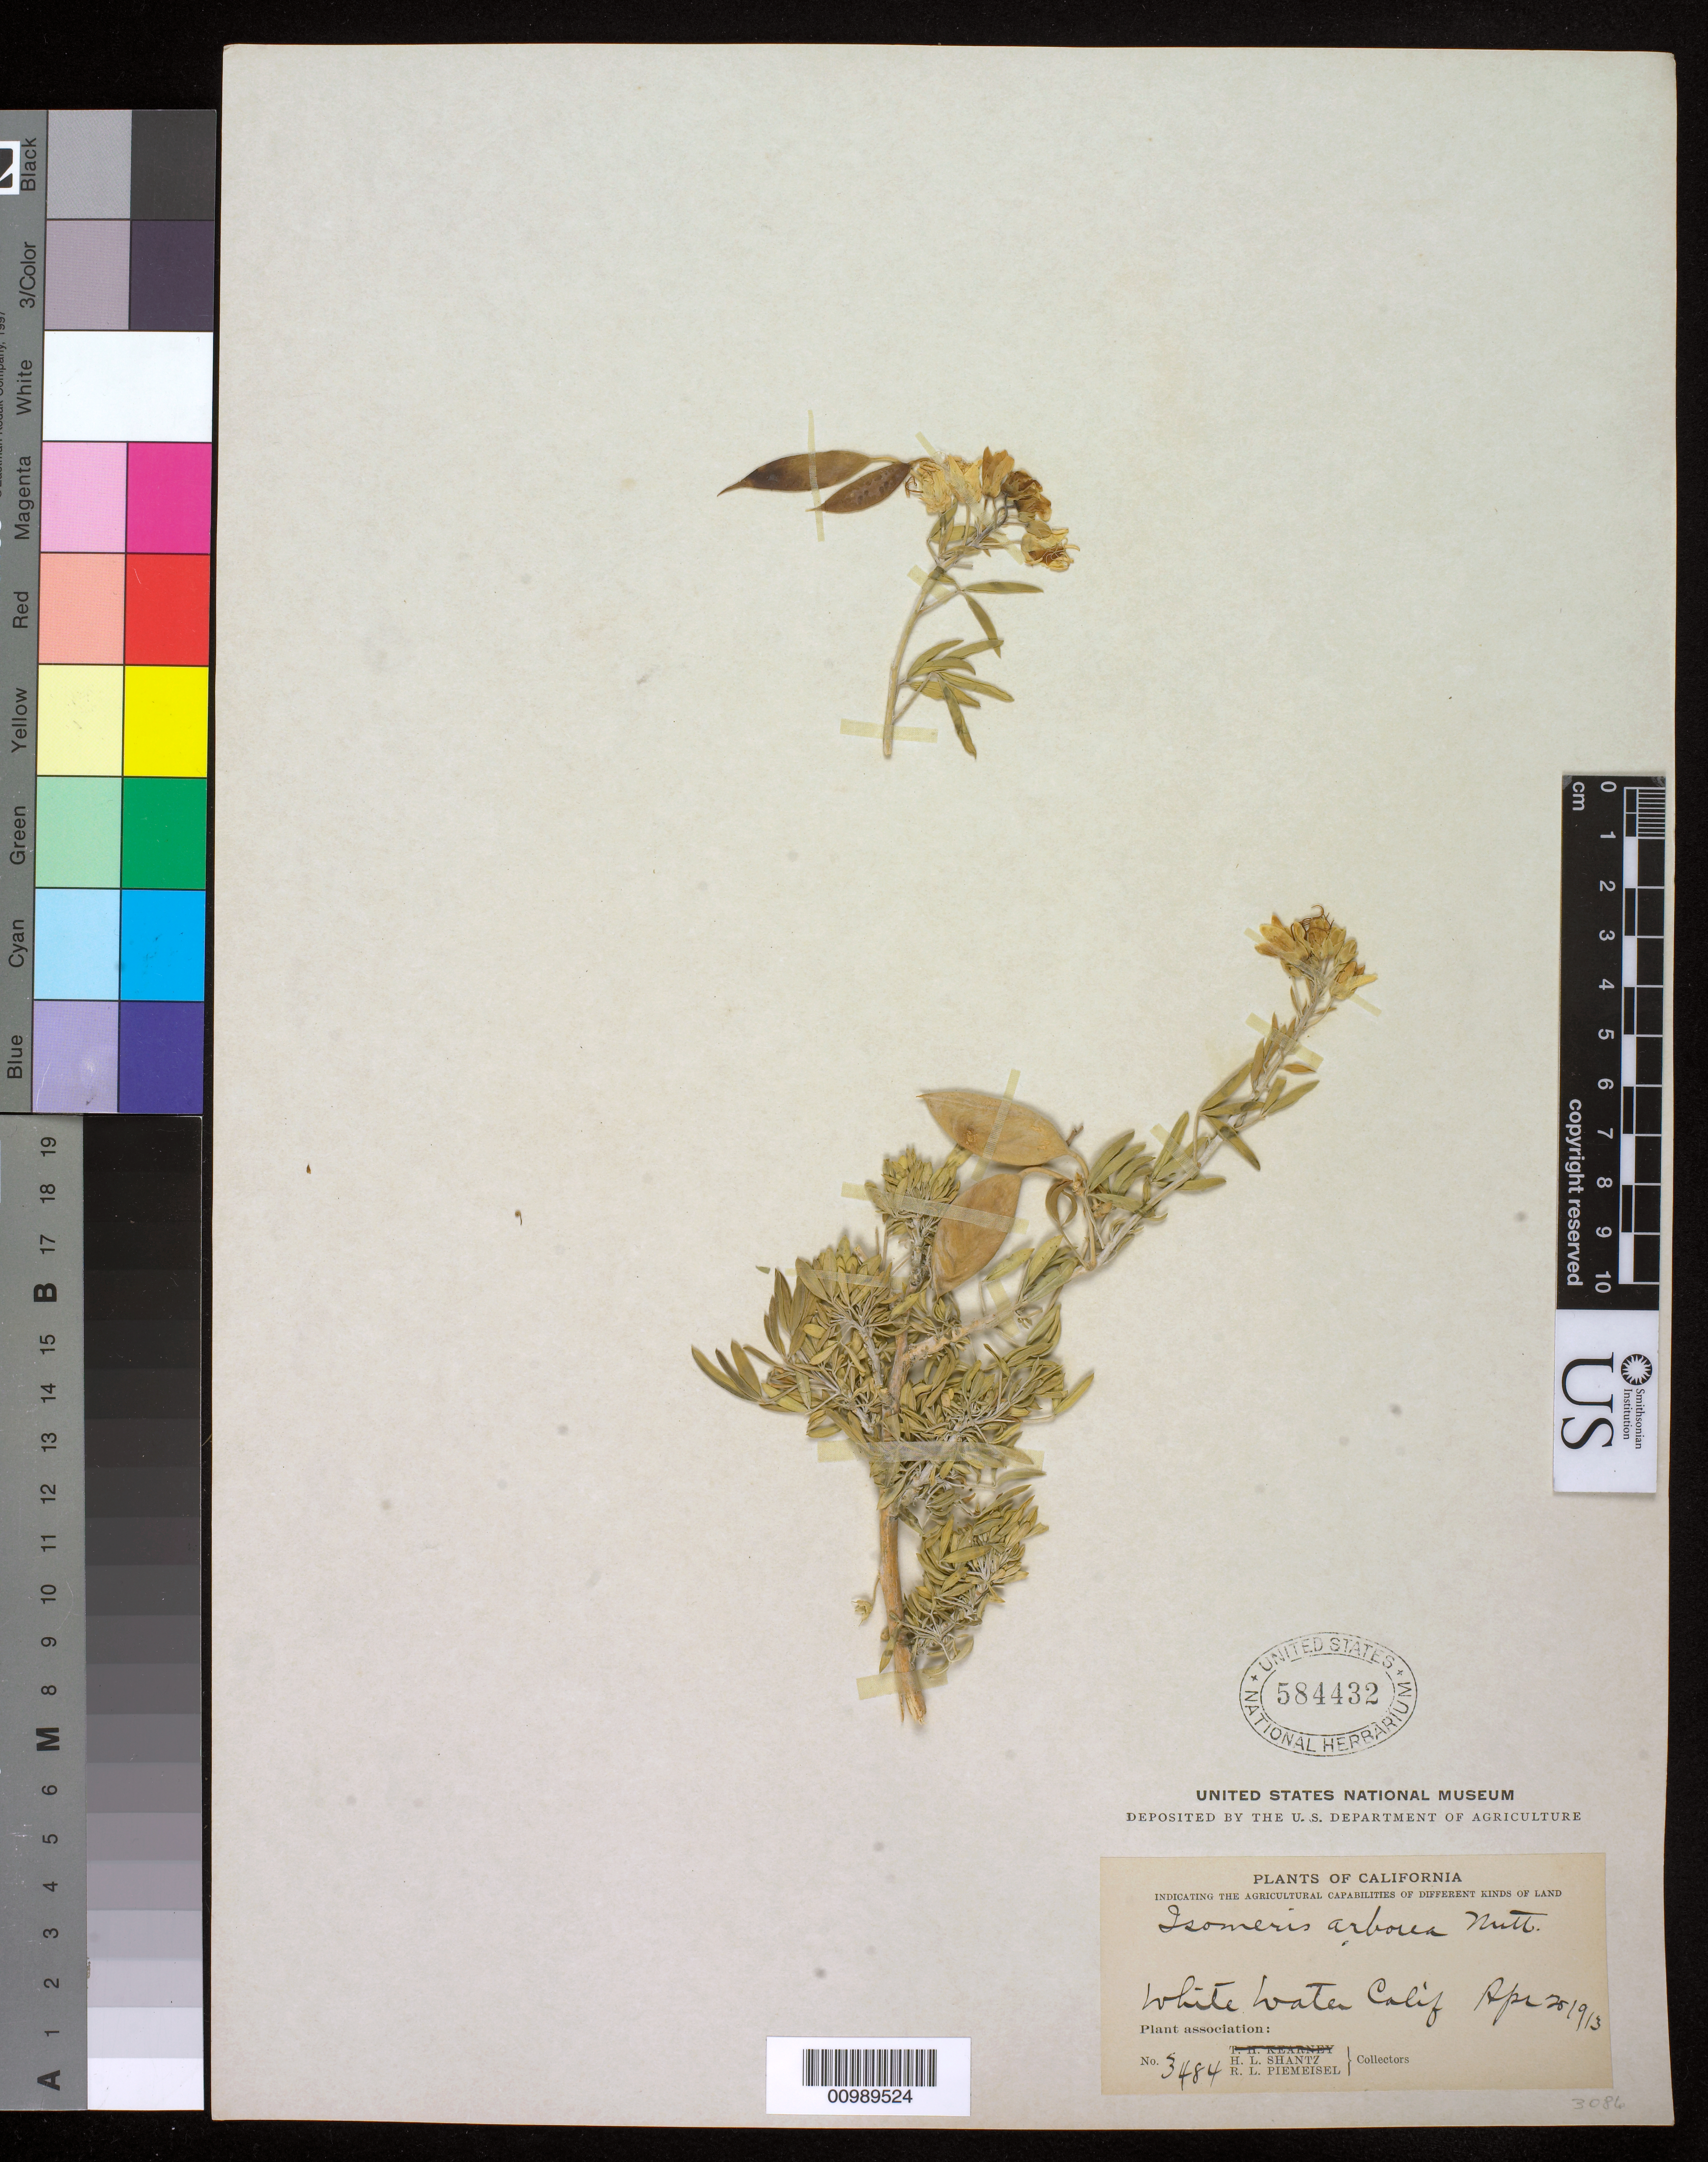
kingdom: Plantae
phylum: Tracheophyta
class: Magnoliopsida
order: Brassicales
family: Cleomaceae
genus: Cleomella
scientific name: Cleomella arborea var. angustata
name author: (Parish) Roalson & J.C. Hall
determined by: Strong, Mark T., (BOT), Smithsonian Institution - National Museum of Natural History (UNITED STATES)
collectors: H. Shantz & R. L. Piemeisel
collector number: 3484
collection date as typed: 25 Apr 1913 or 28 Apr 1913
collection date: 1913-04-25 or 1913-04-28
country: United States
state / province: California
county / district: Riverside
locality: Whitewater California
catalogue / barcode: US 584432